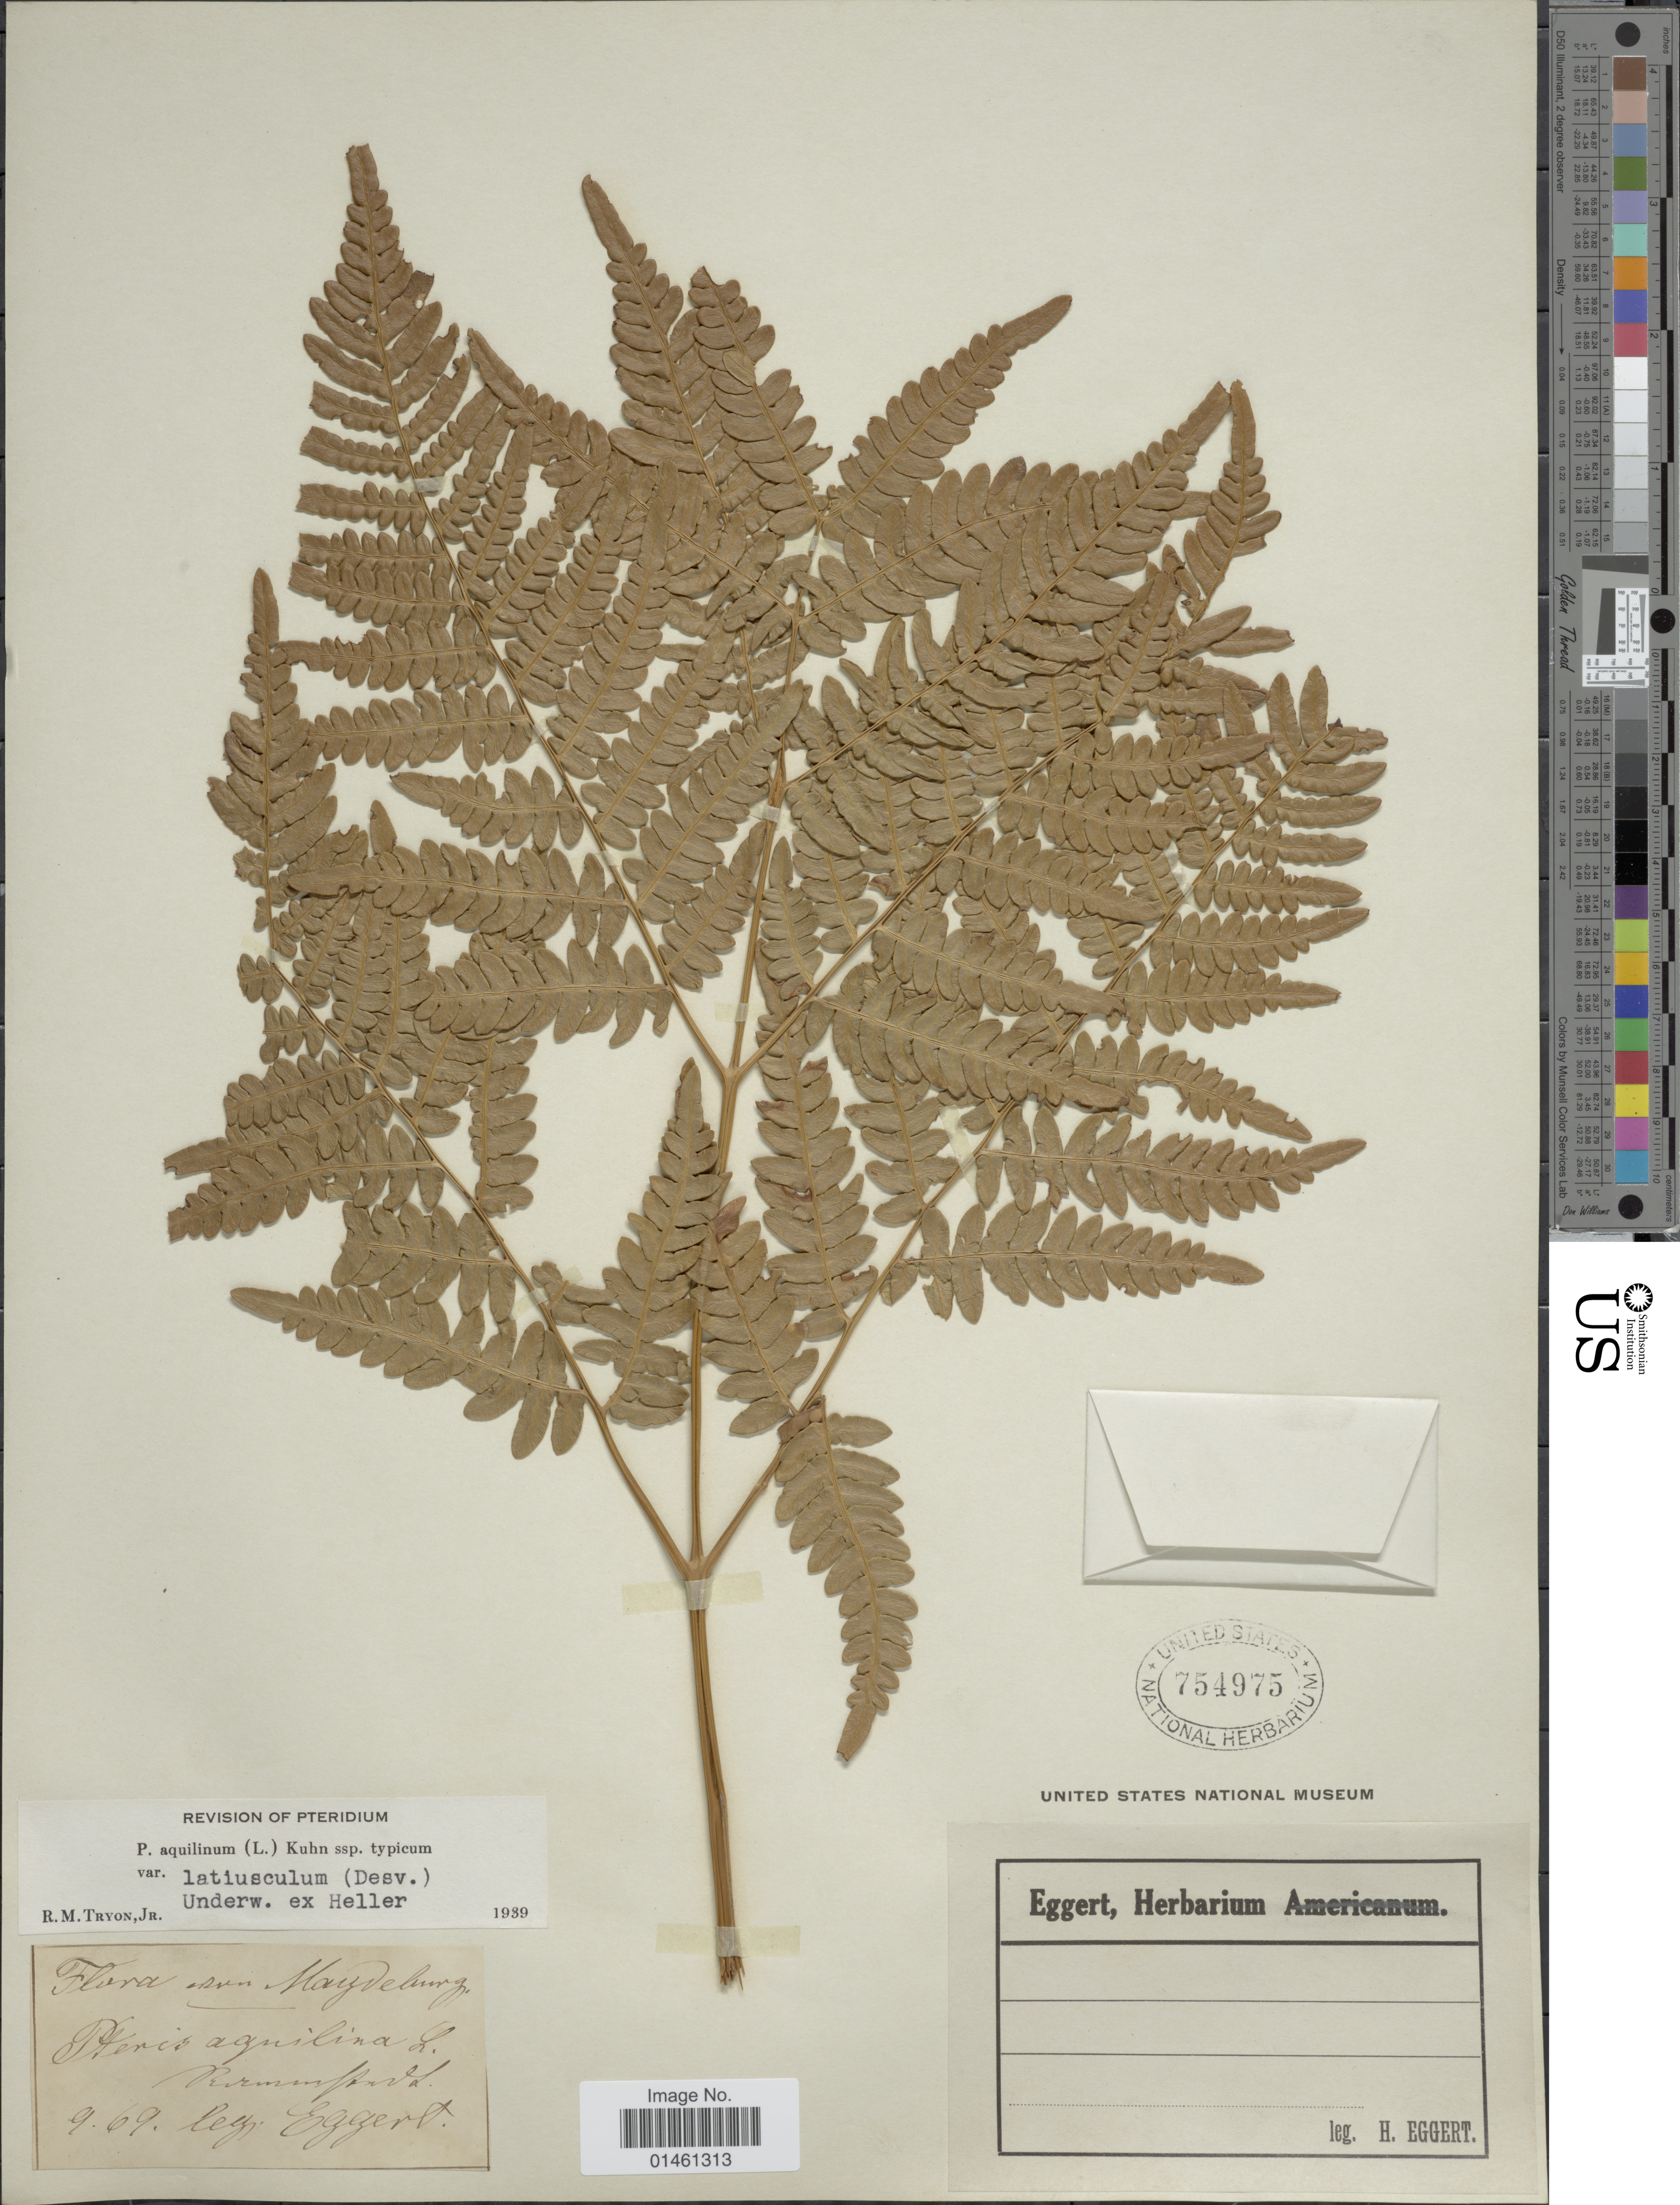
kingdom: Plantae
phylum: Tracheophyta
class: Polypodiopsida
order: Polypodiales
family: Dennstaedtiaceae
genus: Pteridium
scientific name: Pteridium aquilinum var. latiusculum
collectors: H. Eggert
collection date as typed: Transcribed d/m/y: /9/69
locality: Flora von Maydenburg, [illegible text]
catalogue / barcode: US 754975